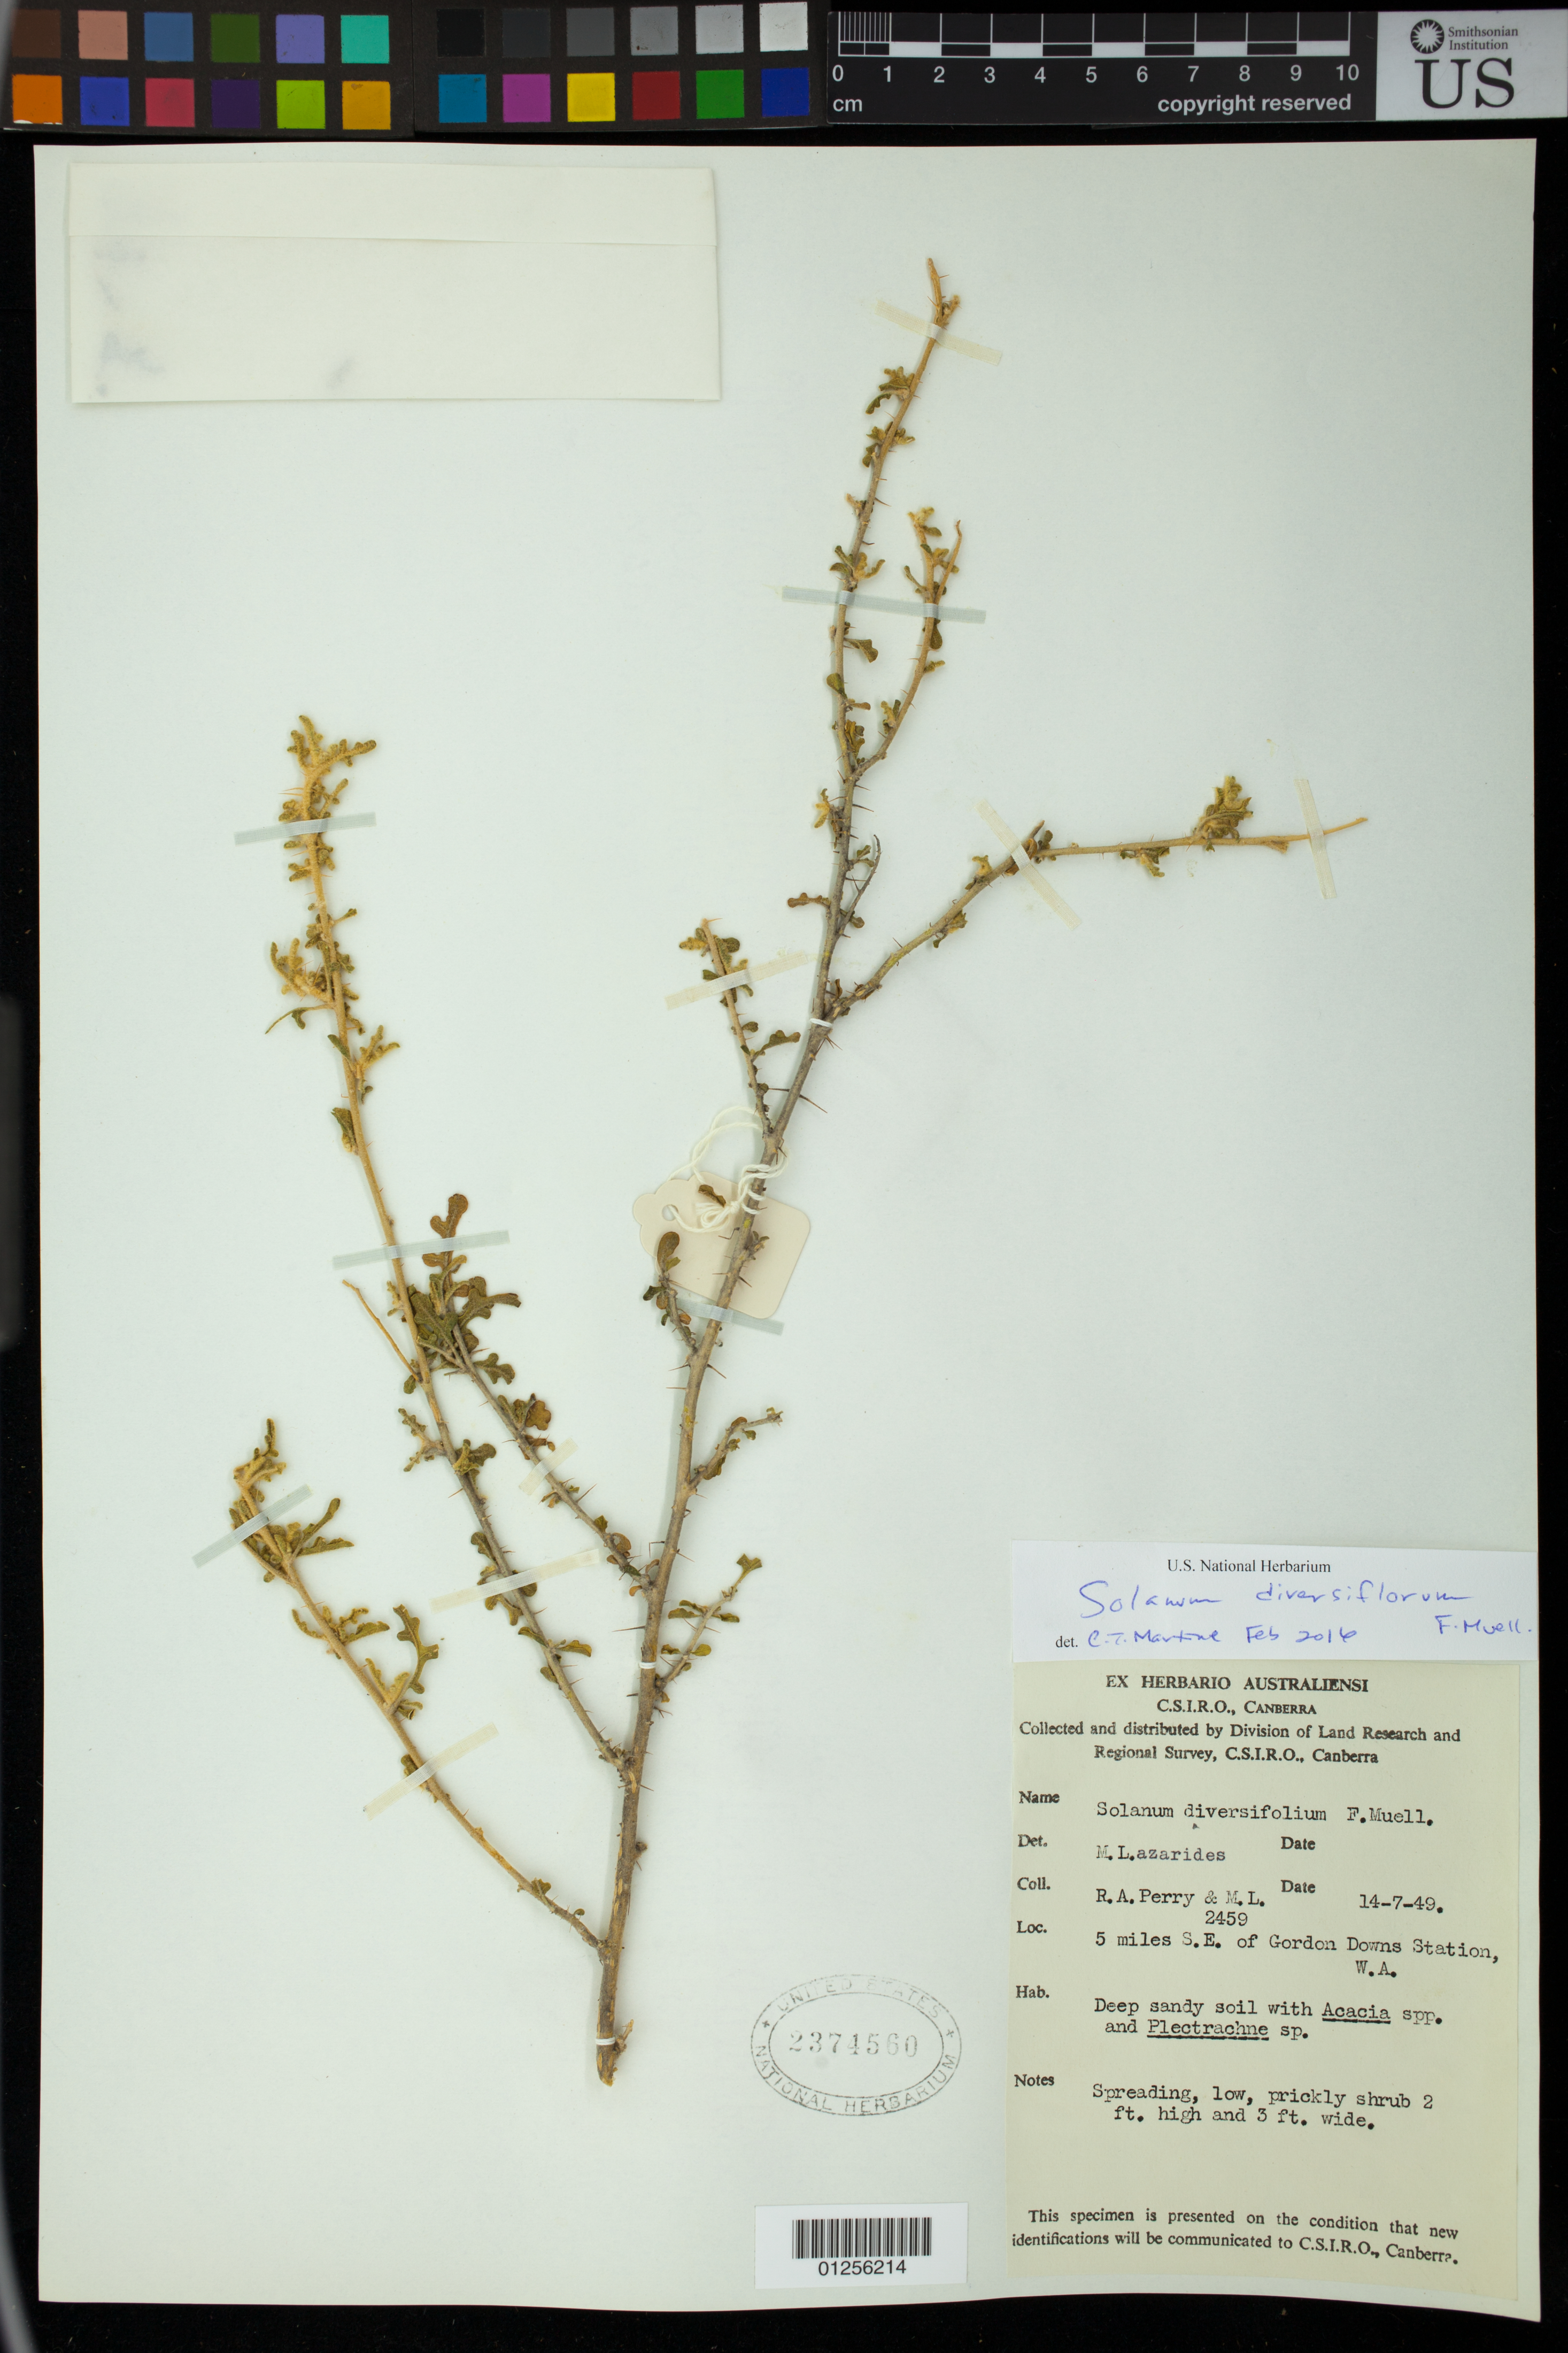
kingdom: Plantae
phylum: Tracheophyta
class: Magnoliopsida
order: Solanales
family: Solanaceae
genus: Solanum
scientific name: Solanum diversifolium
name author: Humb. & Bonpl. ex Dunal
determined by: Martine, C.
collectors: M. Lazarides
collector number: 2459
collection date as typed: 14 July 1949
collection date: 1949-07-14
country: Australia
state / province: Western Australia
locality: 5 mi SE of Gordon Downs Station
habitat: Deep sandy soil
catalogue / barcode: US 2374560